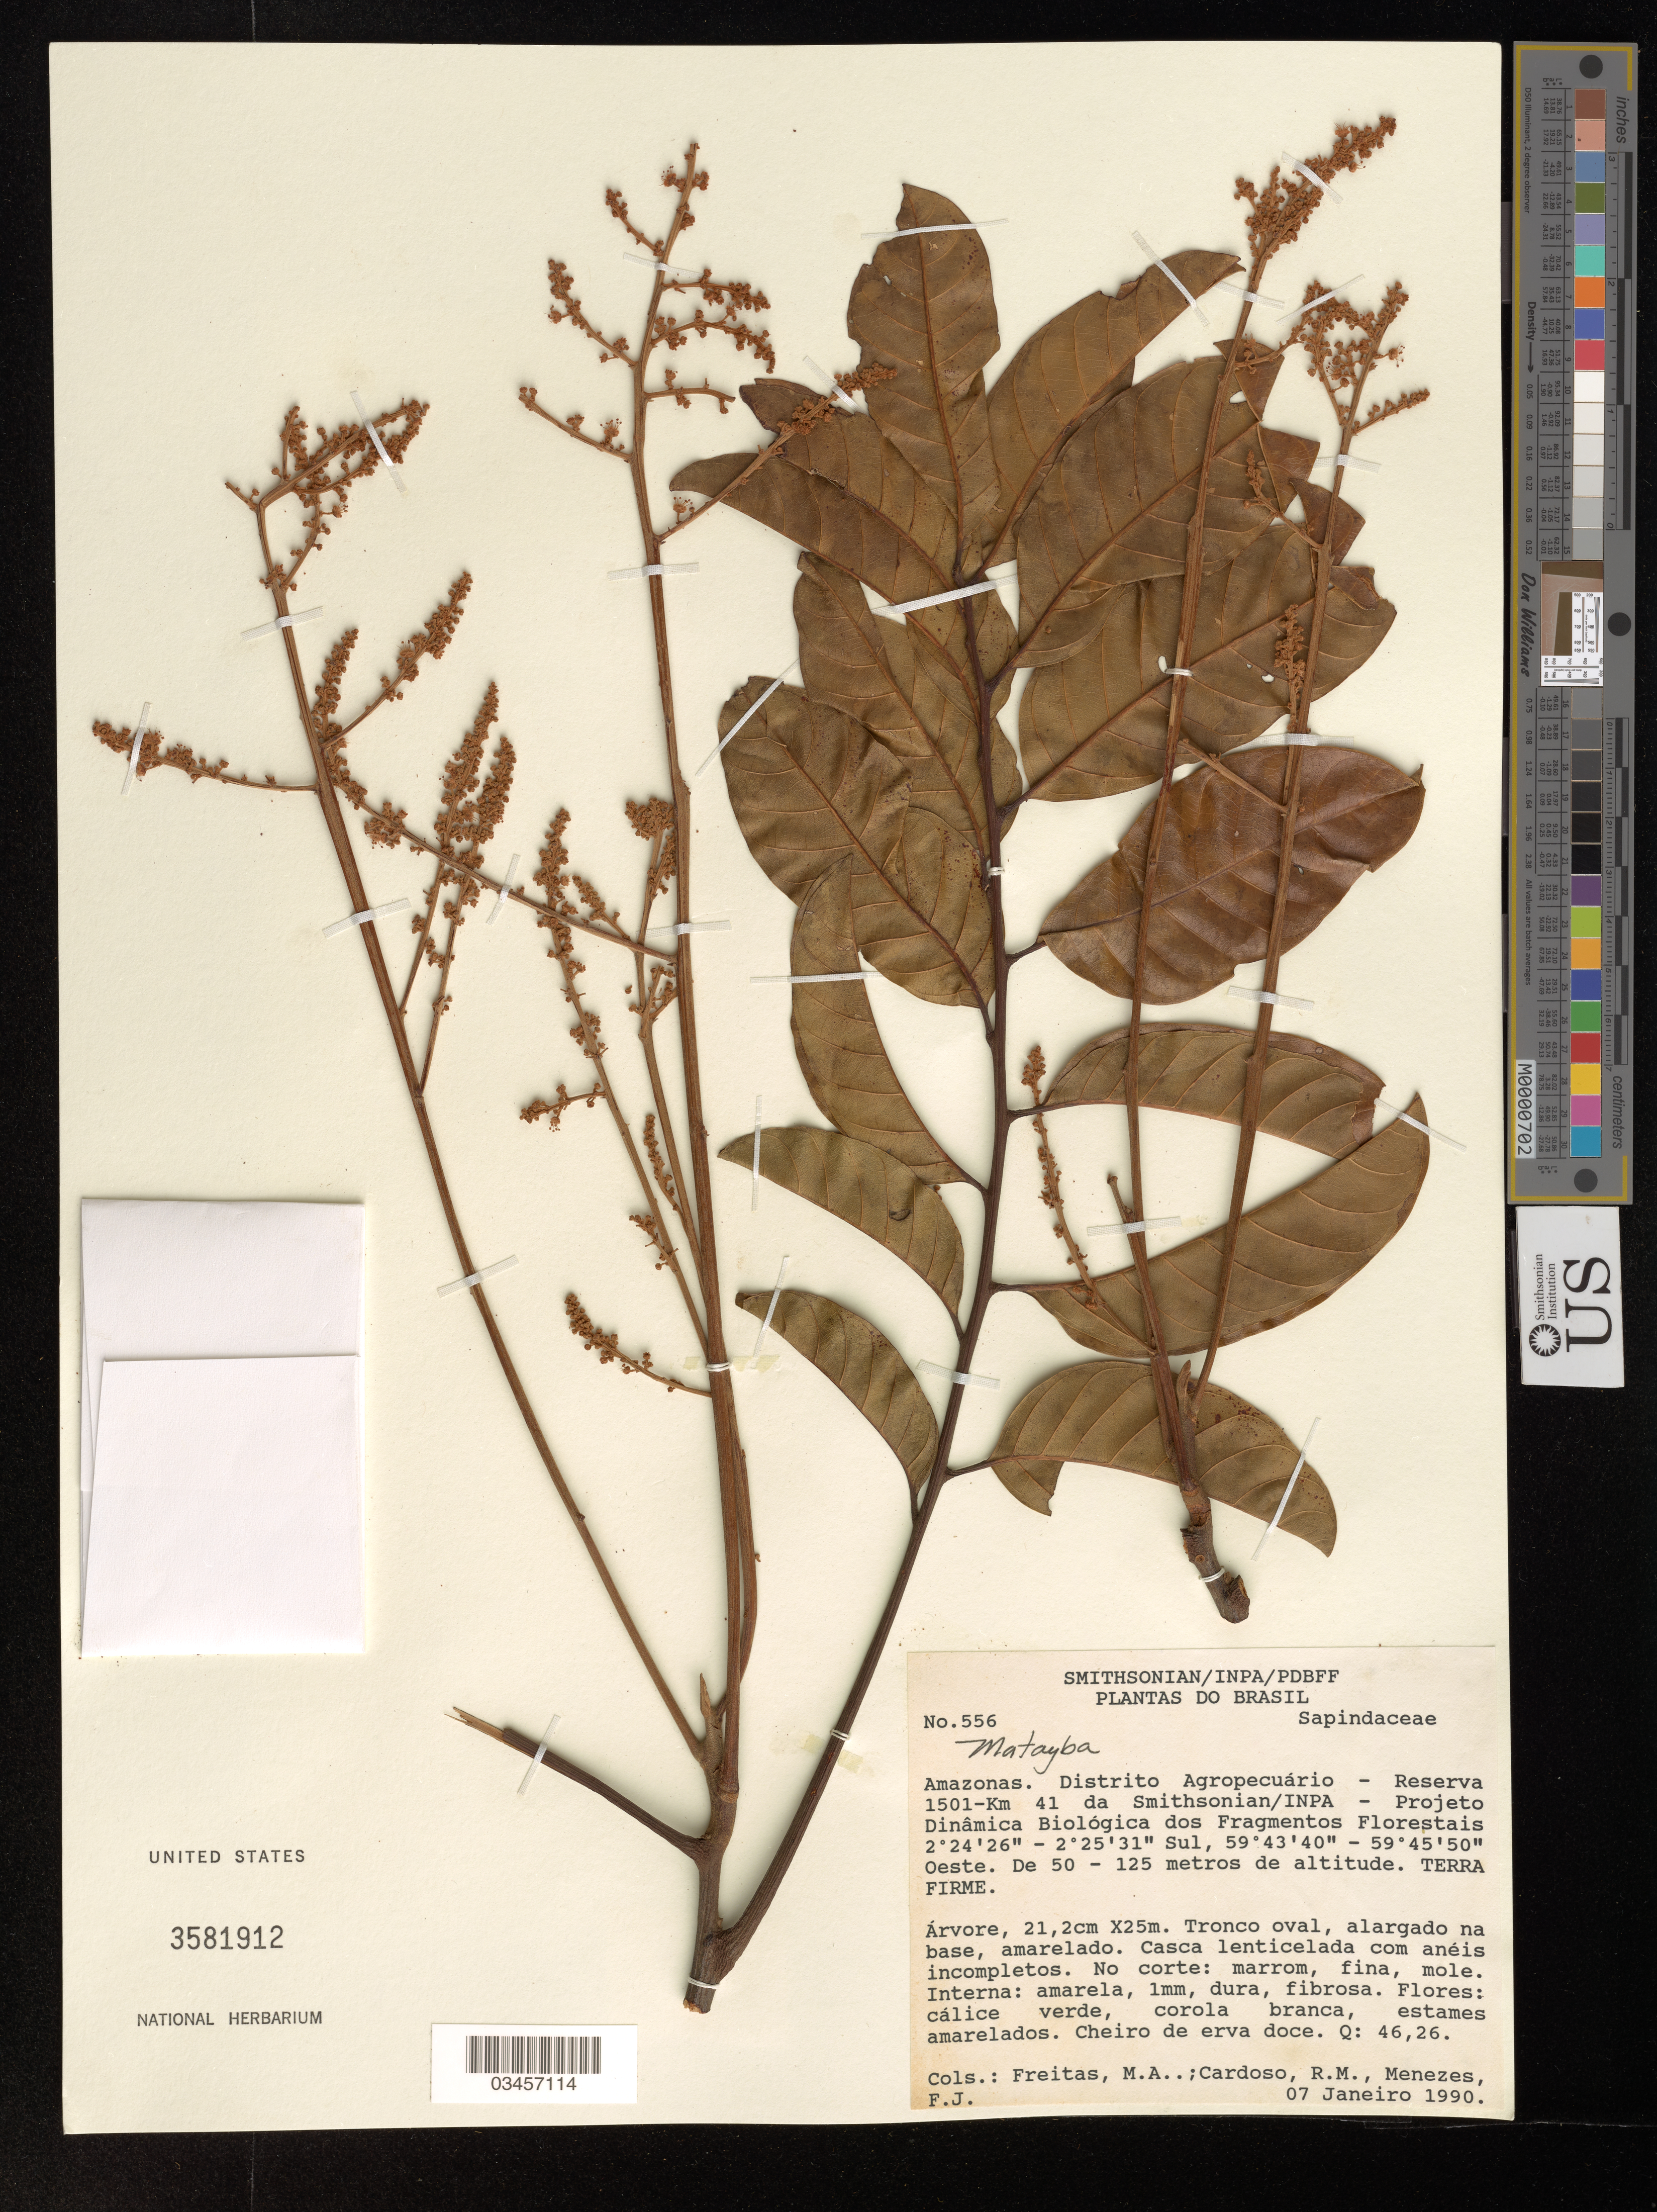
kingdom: Plantae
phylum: Tracheophyta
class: Magnoliopsida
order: Sapindales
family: Sapindaceae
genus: Matayba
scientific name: Matayba sp.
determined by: Acevedo-Rodriguez, P., (US), Smithsonian Institution - National Museum of Natural History (UNITED STATES)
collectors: M. Freitas, R. M. Cardoso & F. Menezes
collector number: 556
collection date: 1990-01-07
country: Brazil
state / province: Amazonas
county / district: Agropecuario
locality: Reserva 1501-km 41 da Smithsonian/INPA Projeto Dinâmica Biologica dos Fragmentos Florestais.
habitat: Terra firme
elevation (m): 50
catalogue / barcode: US 3581912